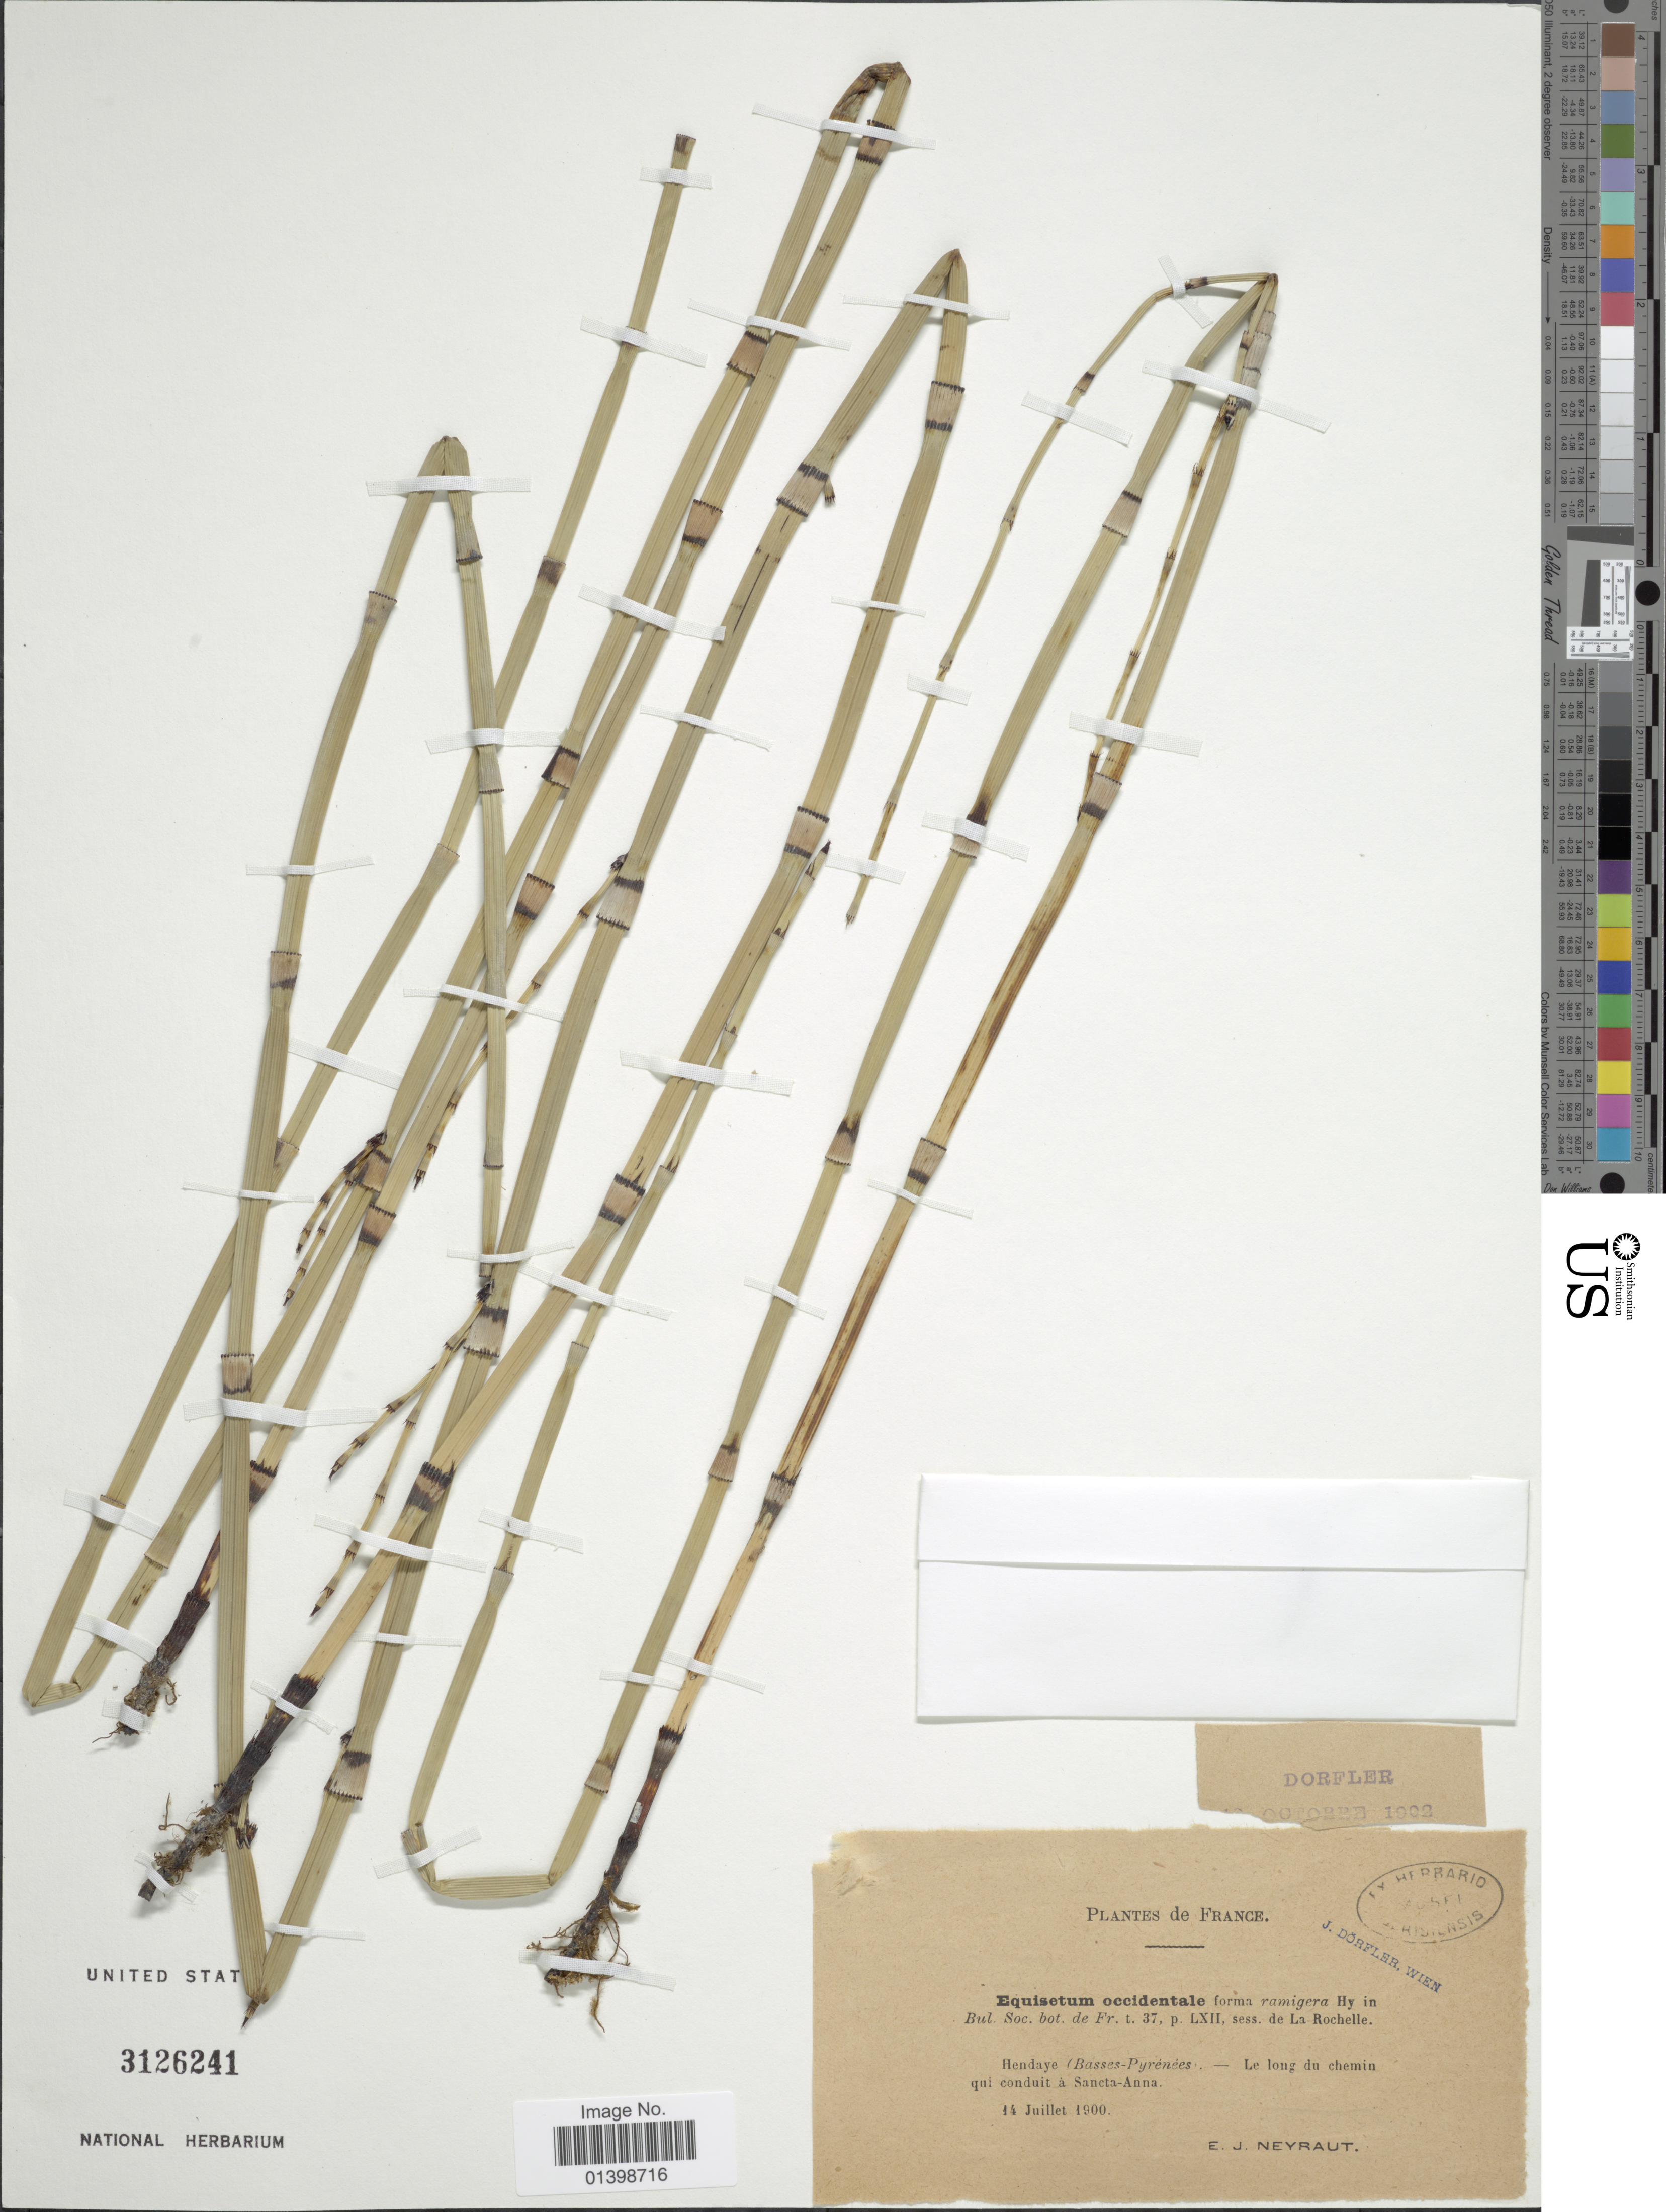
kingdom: Plantae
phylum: Tracheophyta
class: Polypodiopsida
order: Equisetales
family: Equisetaceae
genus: Equisetum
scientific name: Equisetum moorei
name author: Newman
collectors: E. Neyraut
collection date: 1900-07-14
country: France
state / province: Nouvelle-Aquitaine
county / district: Pyrénées-Atlantiques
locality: Hendaye (Basses-Pyrénées) - le long du chemin qui conduit à Saneta-Anna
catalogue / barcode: US 3126241